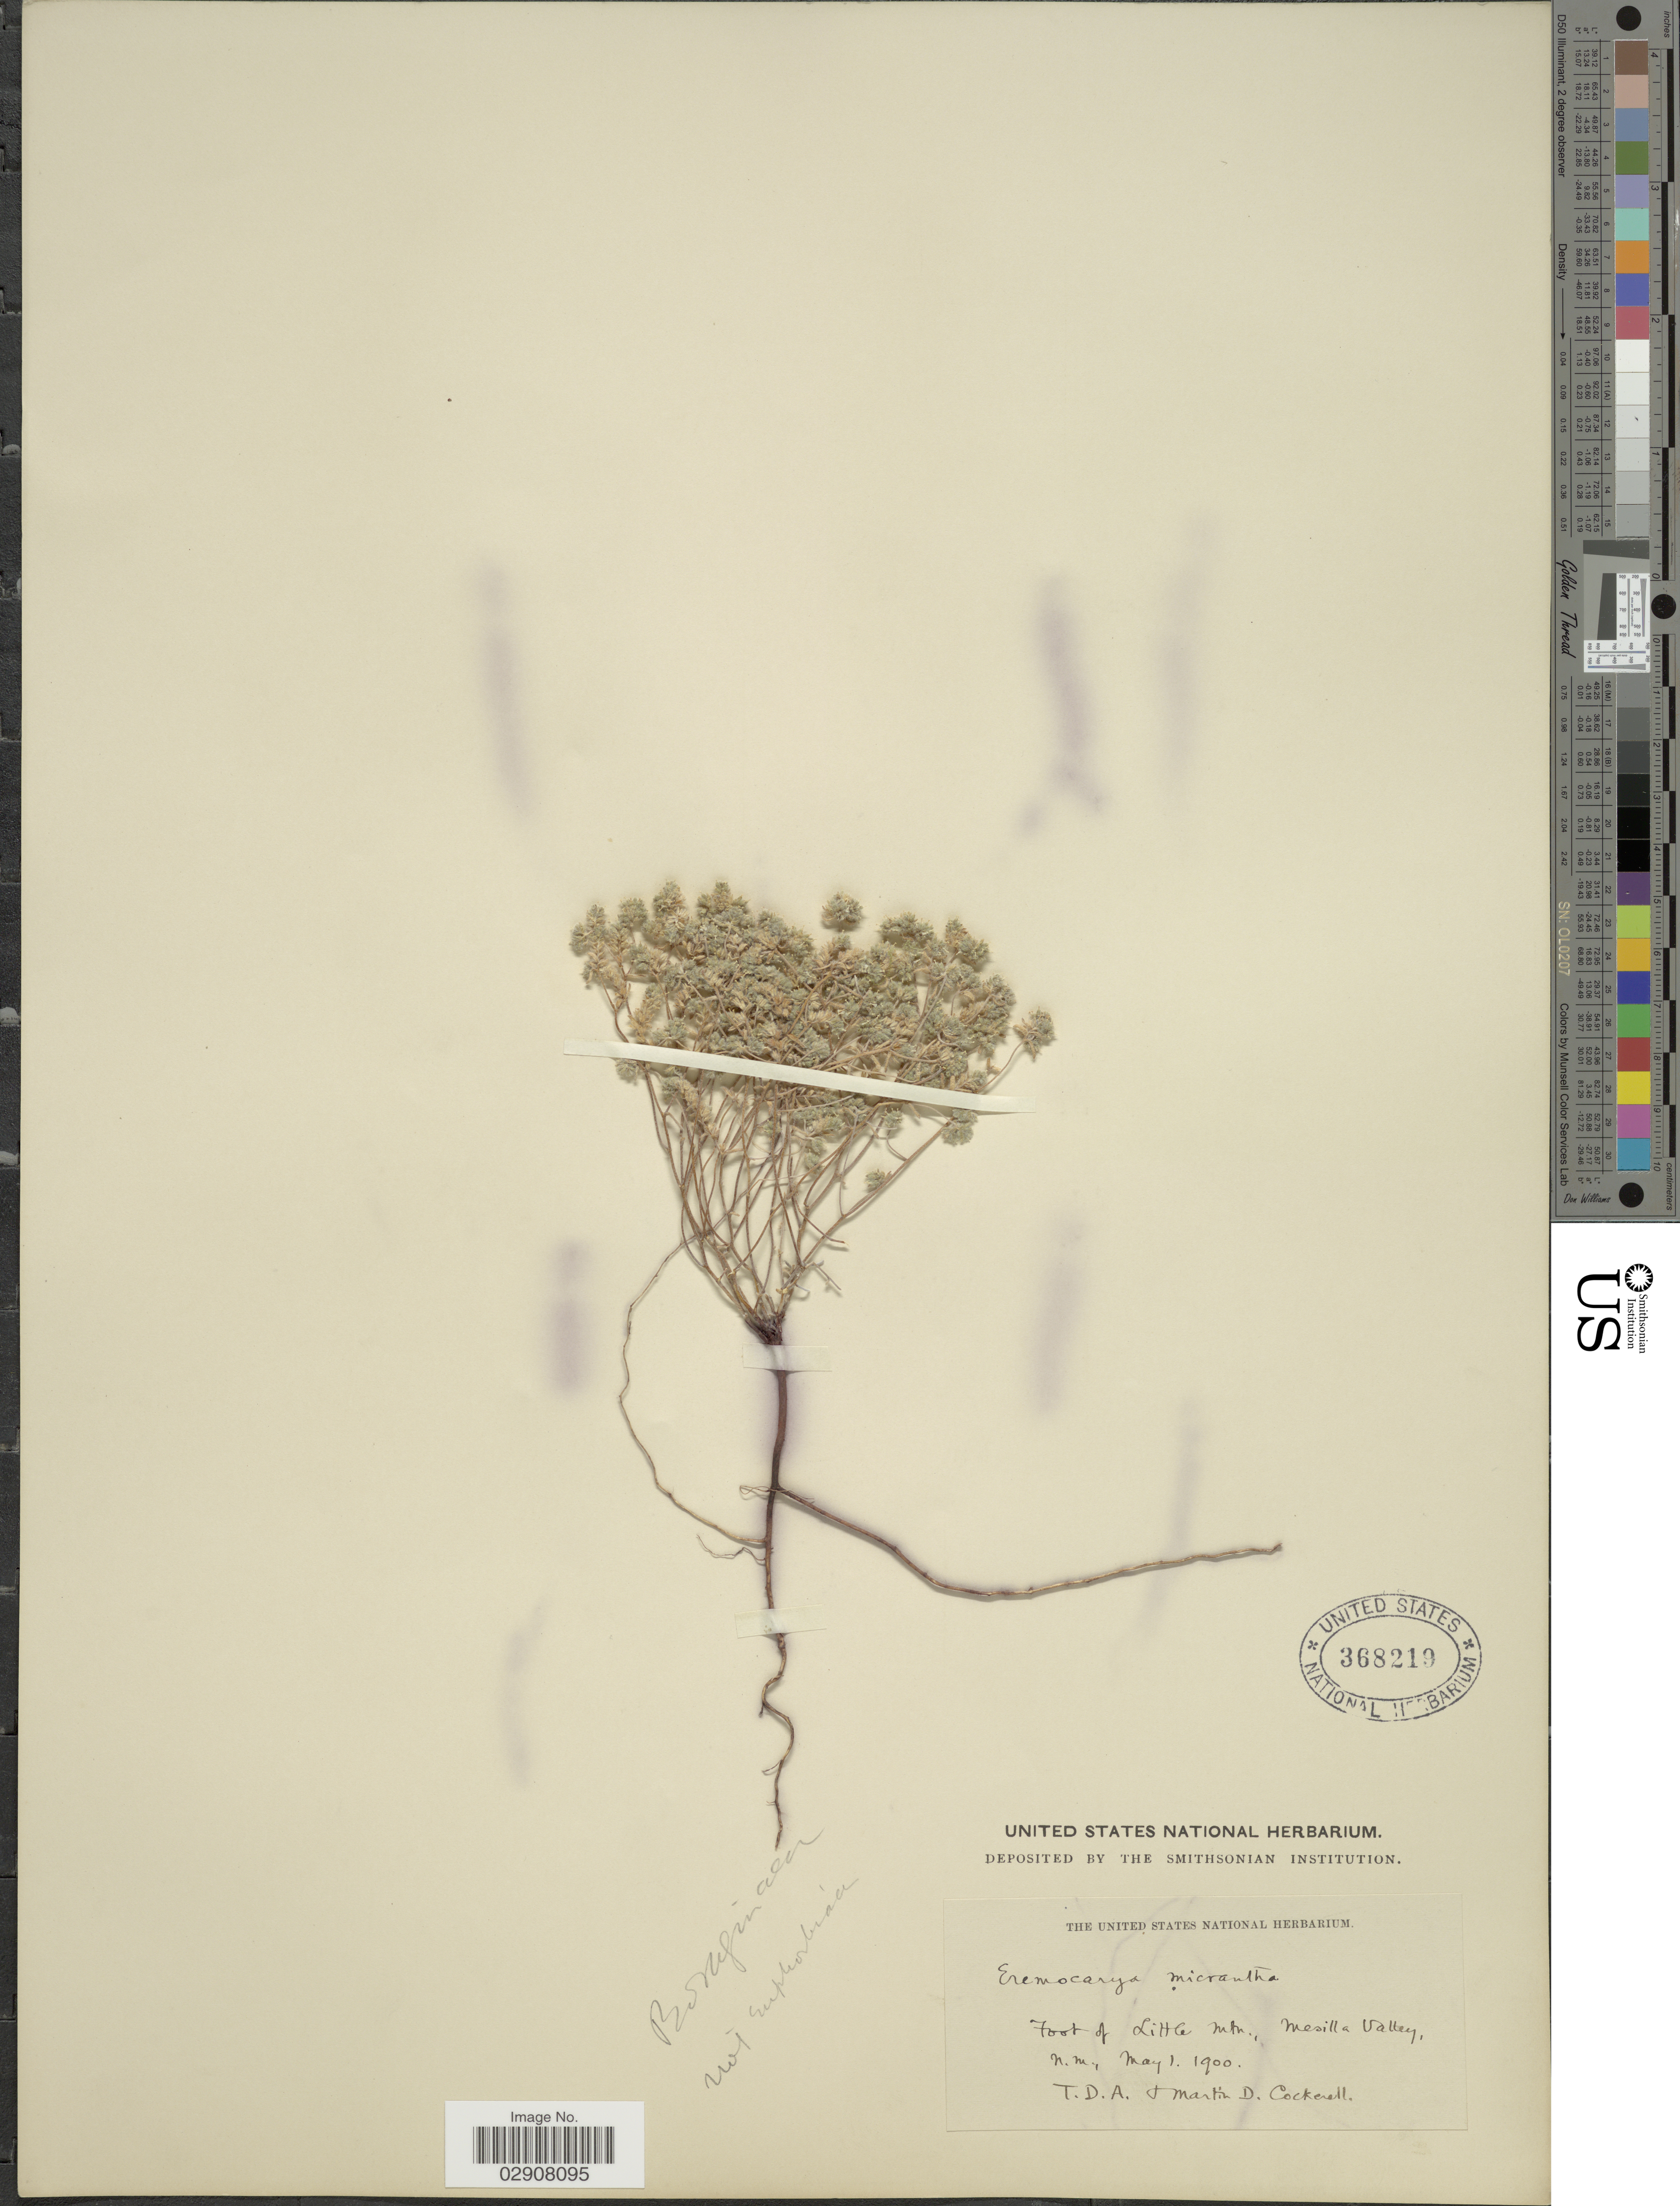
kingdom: Plantae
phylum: Tracheophyta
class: Magnoliopsida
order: Boraginales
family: Boraginaceae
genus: Cryptantha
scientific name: Cryptantha micrantha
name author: (Torr.) I.M. Johnst.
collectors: T. Cockerell & M. Cockerell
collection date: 1900-05-01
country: United States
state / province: New Mexico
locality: Foot of Little Mtn., Mesilla Valley.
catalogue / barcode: US 368219